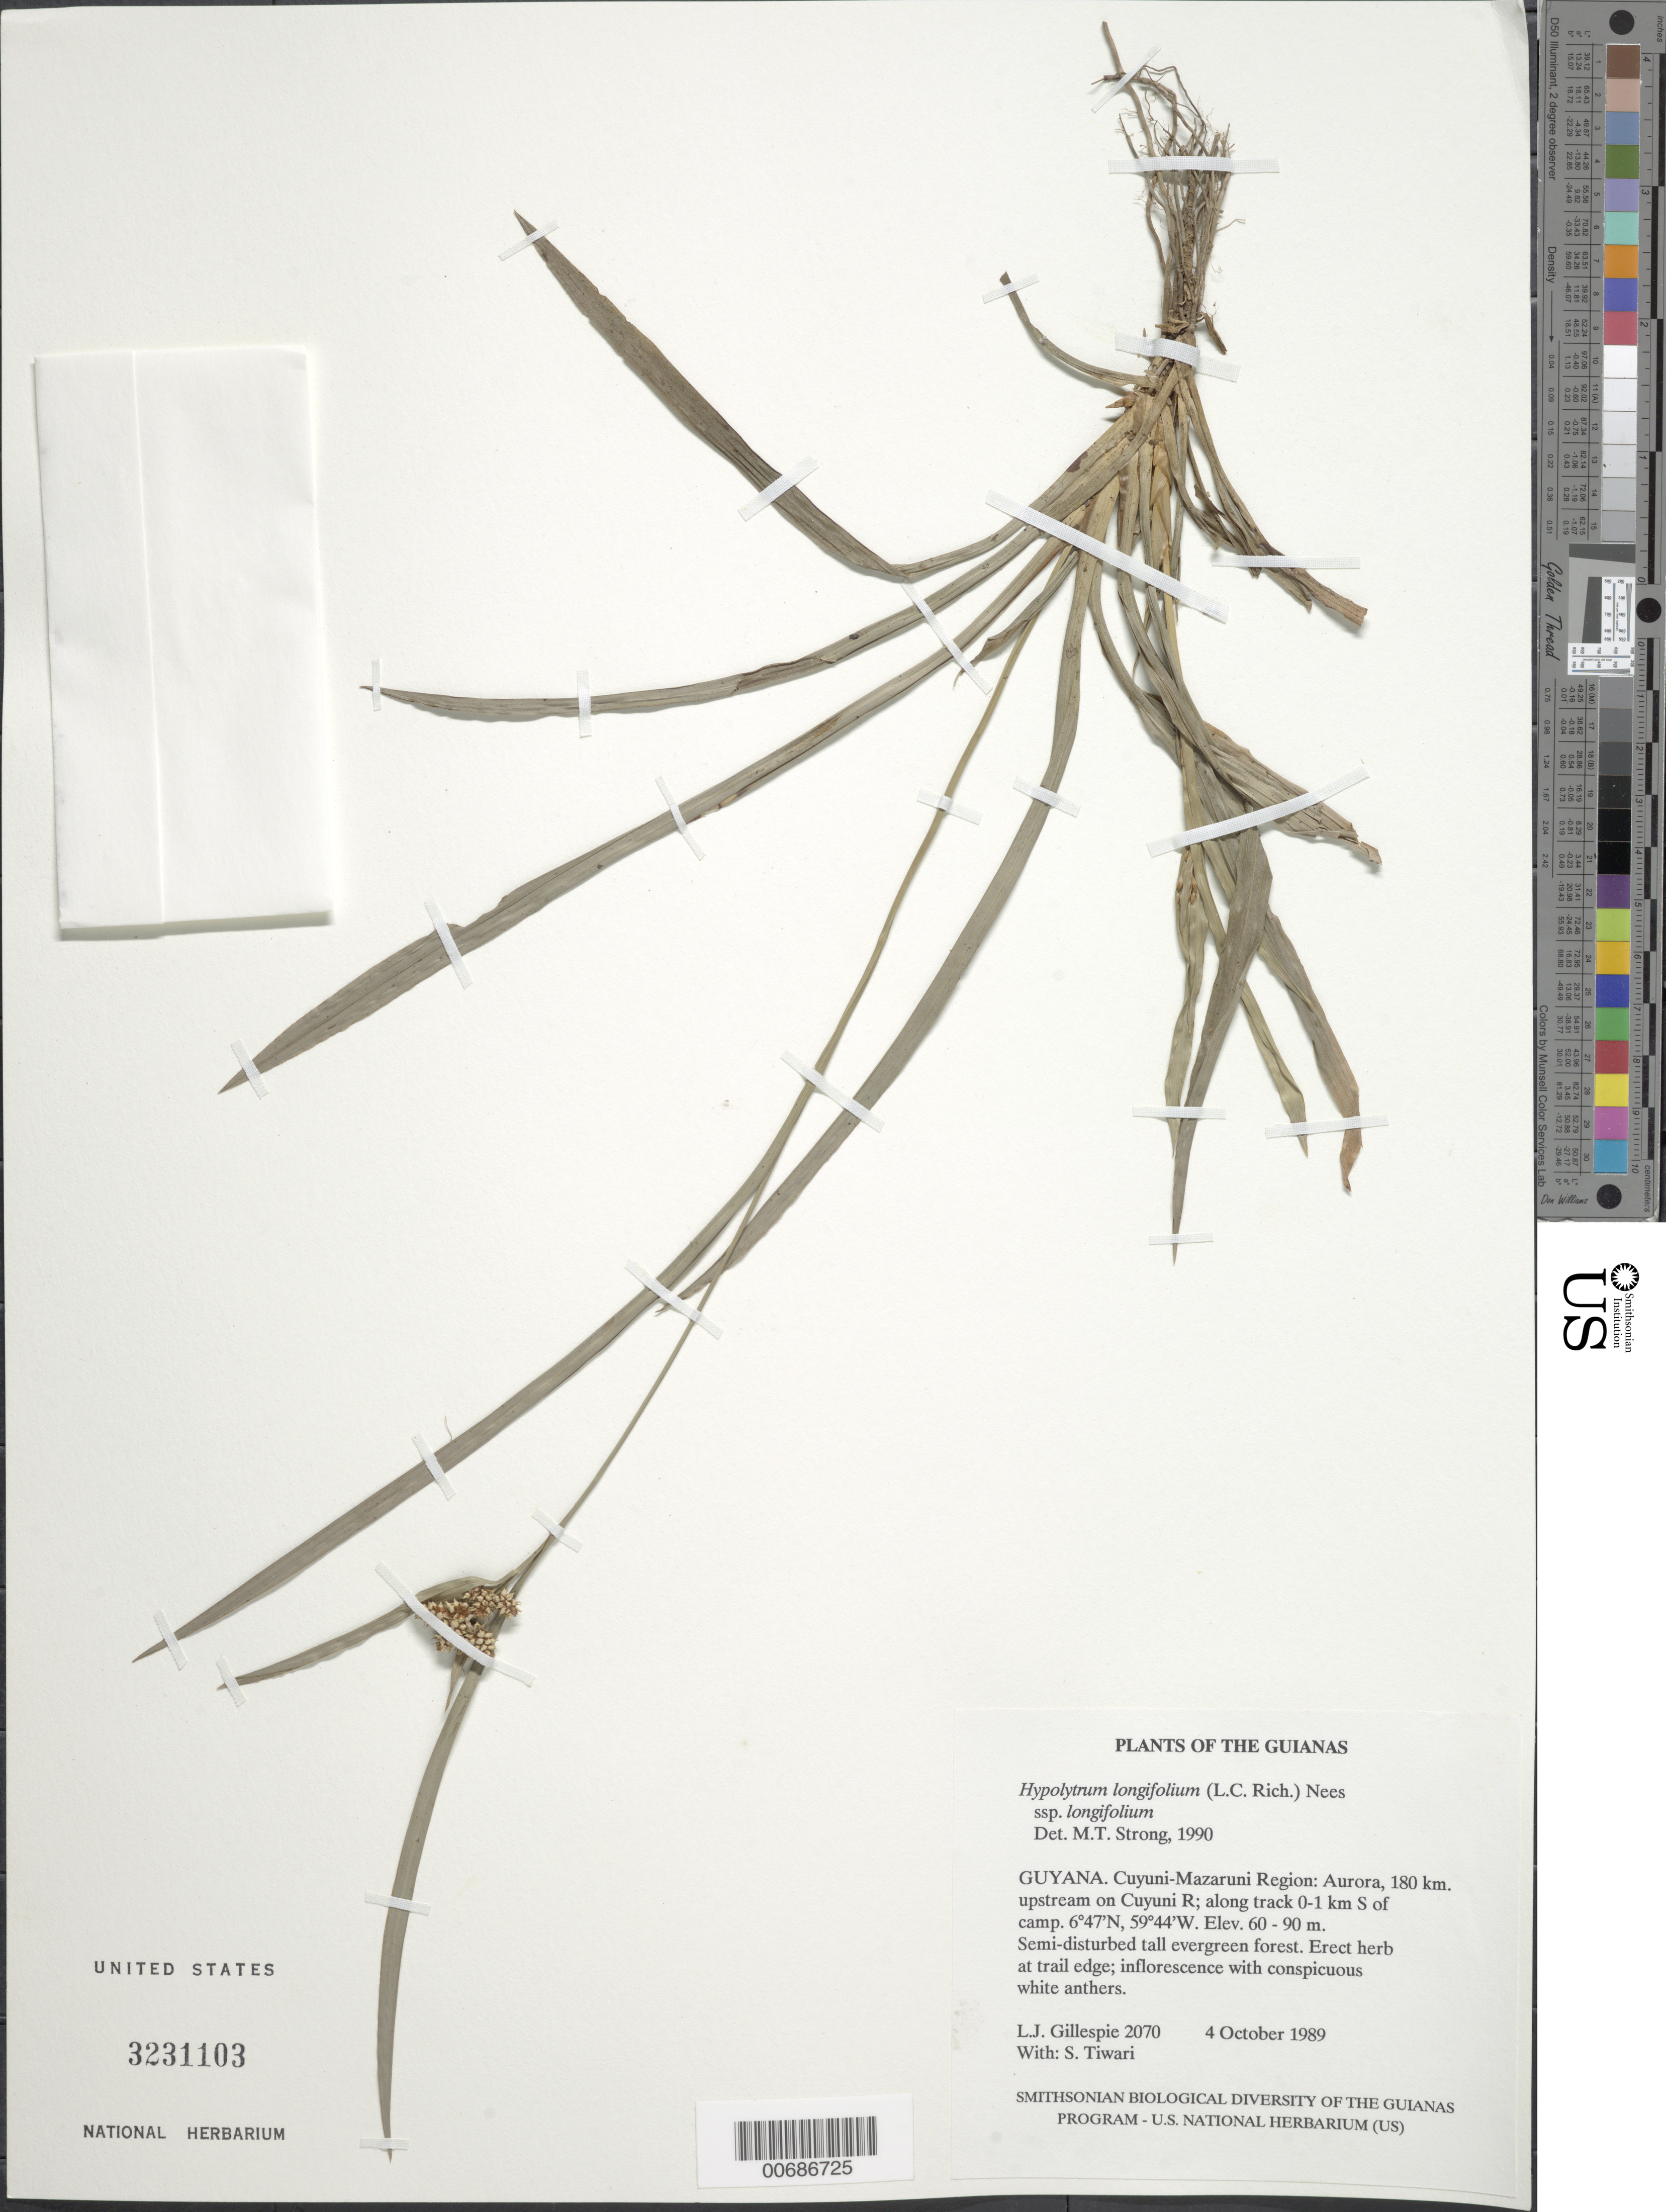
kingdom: Plantae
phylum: Tracheophyta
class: Liliopsida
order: Poales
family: Cyperaceae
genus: Hypolytrum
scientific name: Hypolytrum longifolium subsp. longifolium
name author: (Rich.) Nees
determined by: Strong, M. T., (US), Smithsonian Institution - National Museum of Natural History (UNITED STATES)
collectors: L. J. Gillespie & S. Tiwari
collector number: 2070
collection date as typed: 4 October 1989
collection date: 1989-10-04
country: Guyana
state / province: Cuyuni-Mazaruni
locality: Aurora, 180 km. upstream on Cuyuni R; along track 0-1 km S of camp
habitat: Semi-disturbed tall evergreen forest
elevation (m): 60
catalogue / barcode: US 3231103